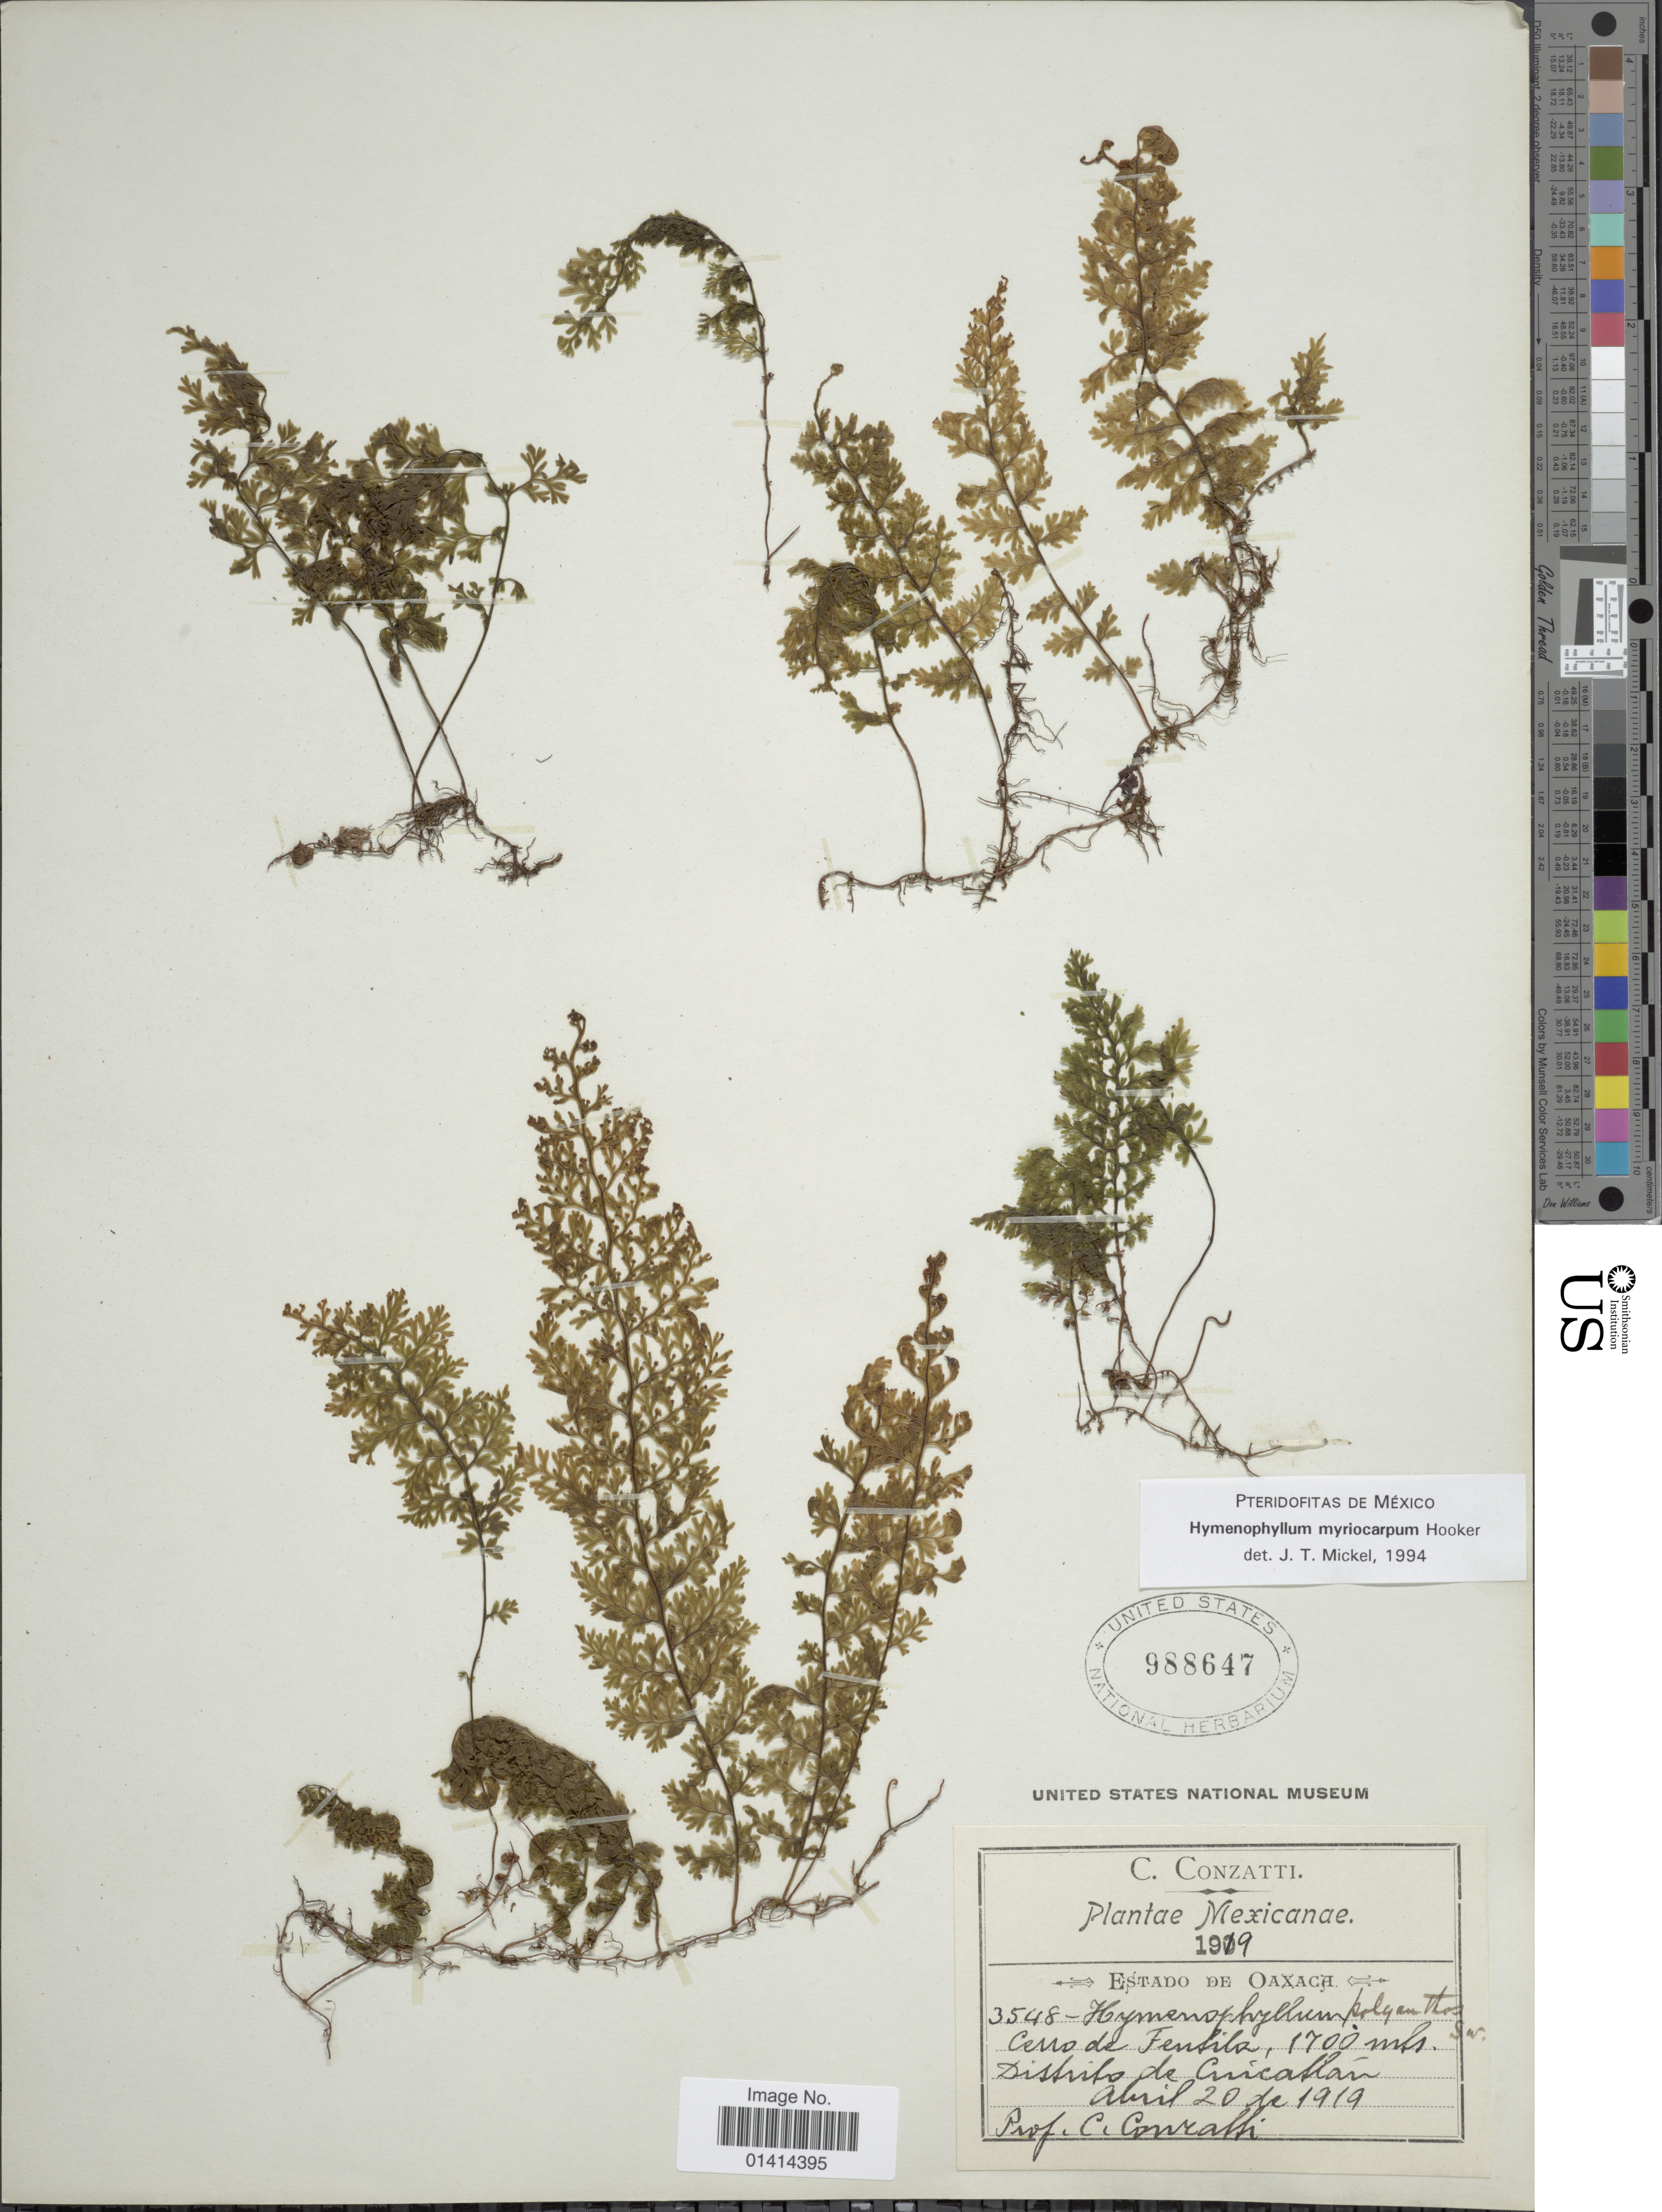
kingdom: Plantae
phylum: Tracheophyta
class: Polypodiopsida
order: Hymenophyllales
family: Hymenophyllaceae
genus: Hymenophyllum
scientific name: Hymenophyllum myriocarpum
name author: Hook.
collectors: C. Conratti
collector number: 3548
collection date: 1919-04-20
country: Mexico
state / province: Oaxaca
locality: Cerro de Teutila, Distrito de Cuicatlán.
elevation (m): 1700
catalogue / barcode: US 988647